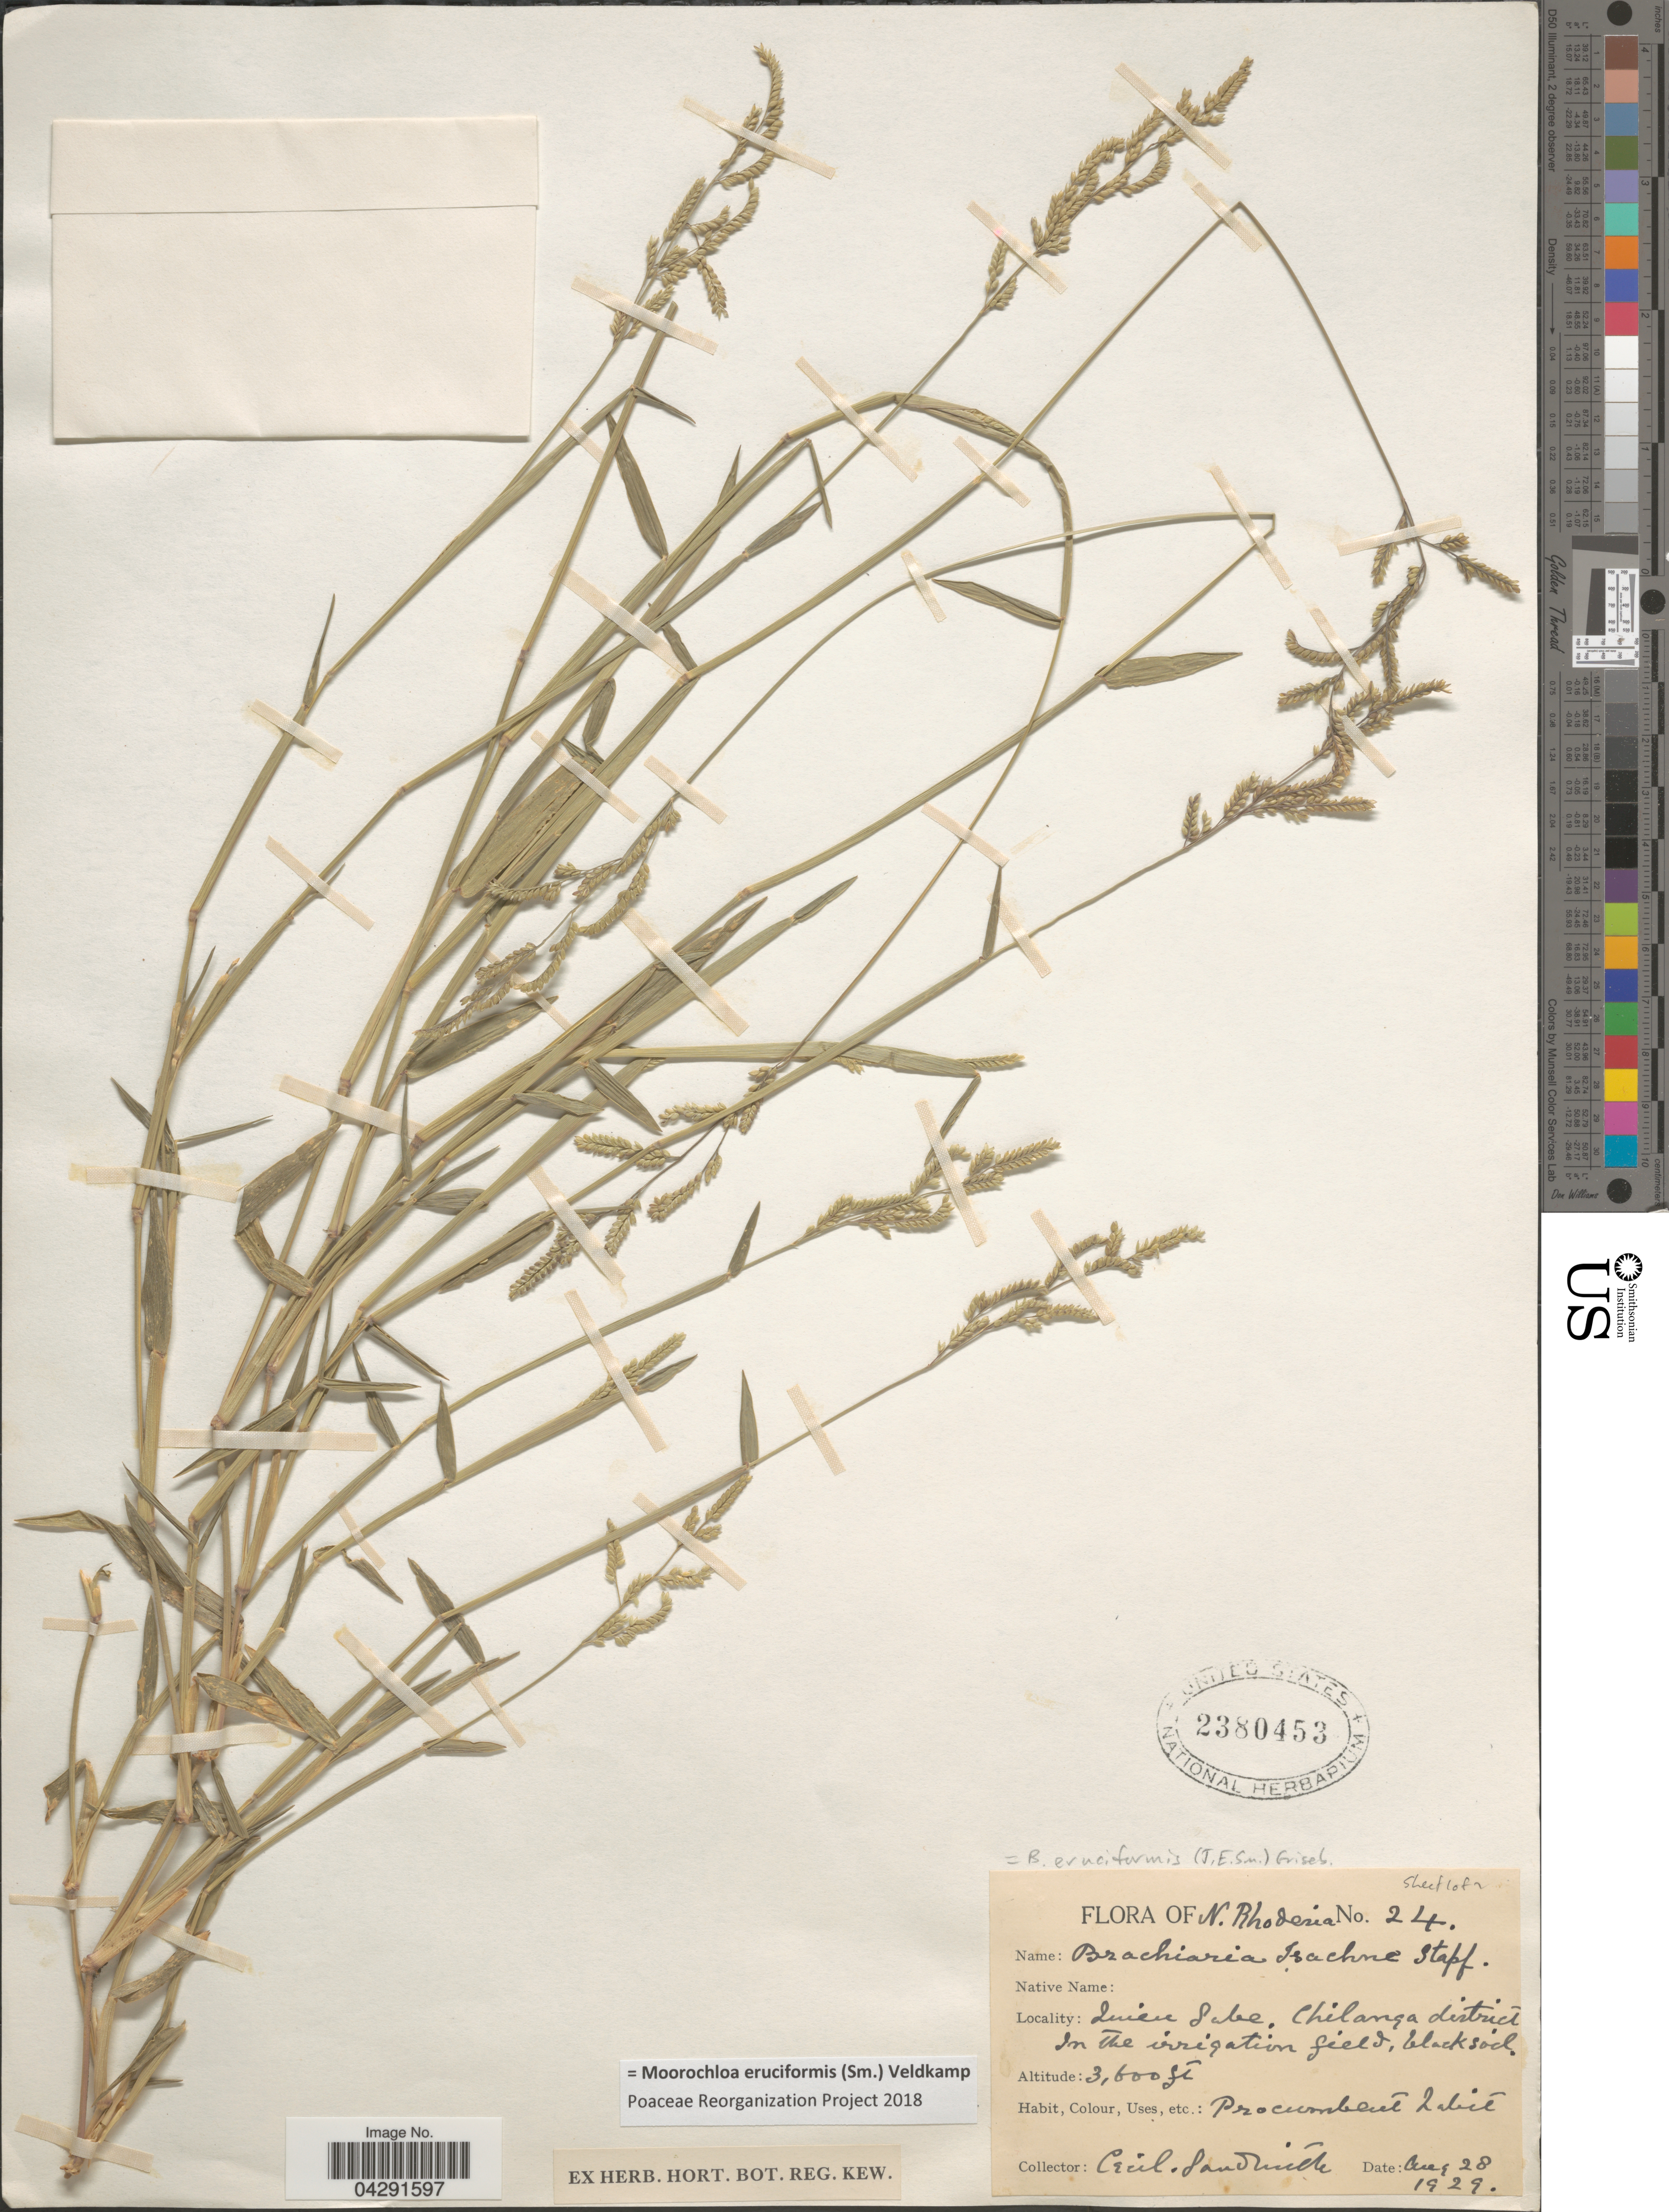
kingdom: Plantae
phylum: Tracheophyta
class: Liliopsida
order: Poales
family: Poaceae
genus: Moorochloa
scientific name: Moorochloa eruciformis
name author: (Sm.) Veldkamp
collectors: C. I. Sandwith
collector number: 24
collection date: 1929-08-28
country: Zambia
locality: N. Rhodesia. Quien Sabe, Chilanga district. In the irrigation fields.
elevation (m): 1097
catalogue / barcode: US 2380453